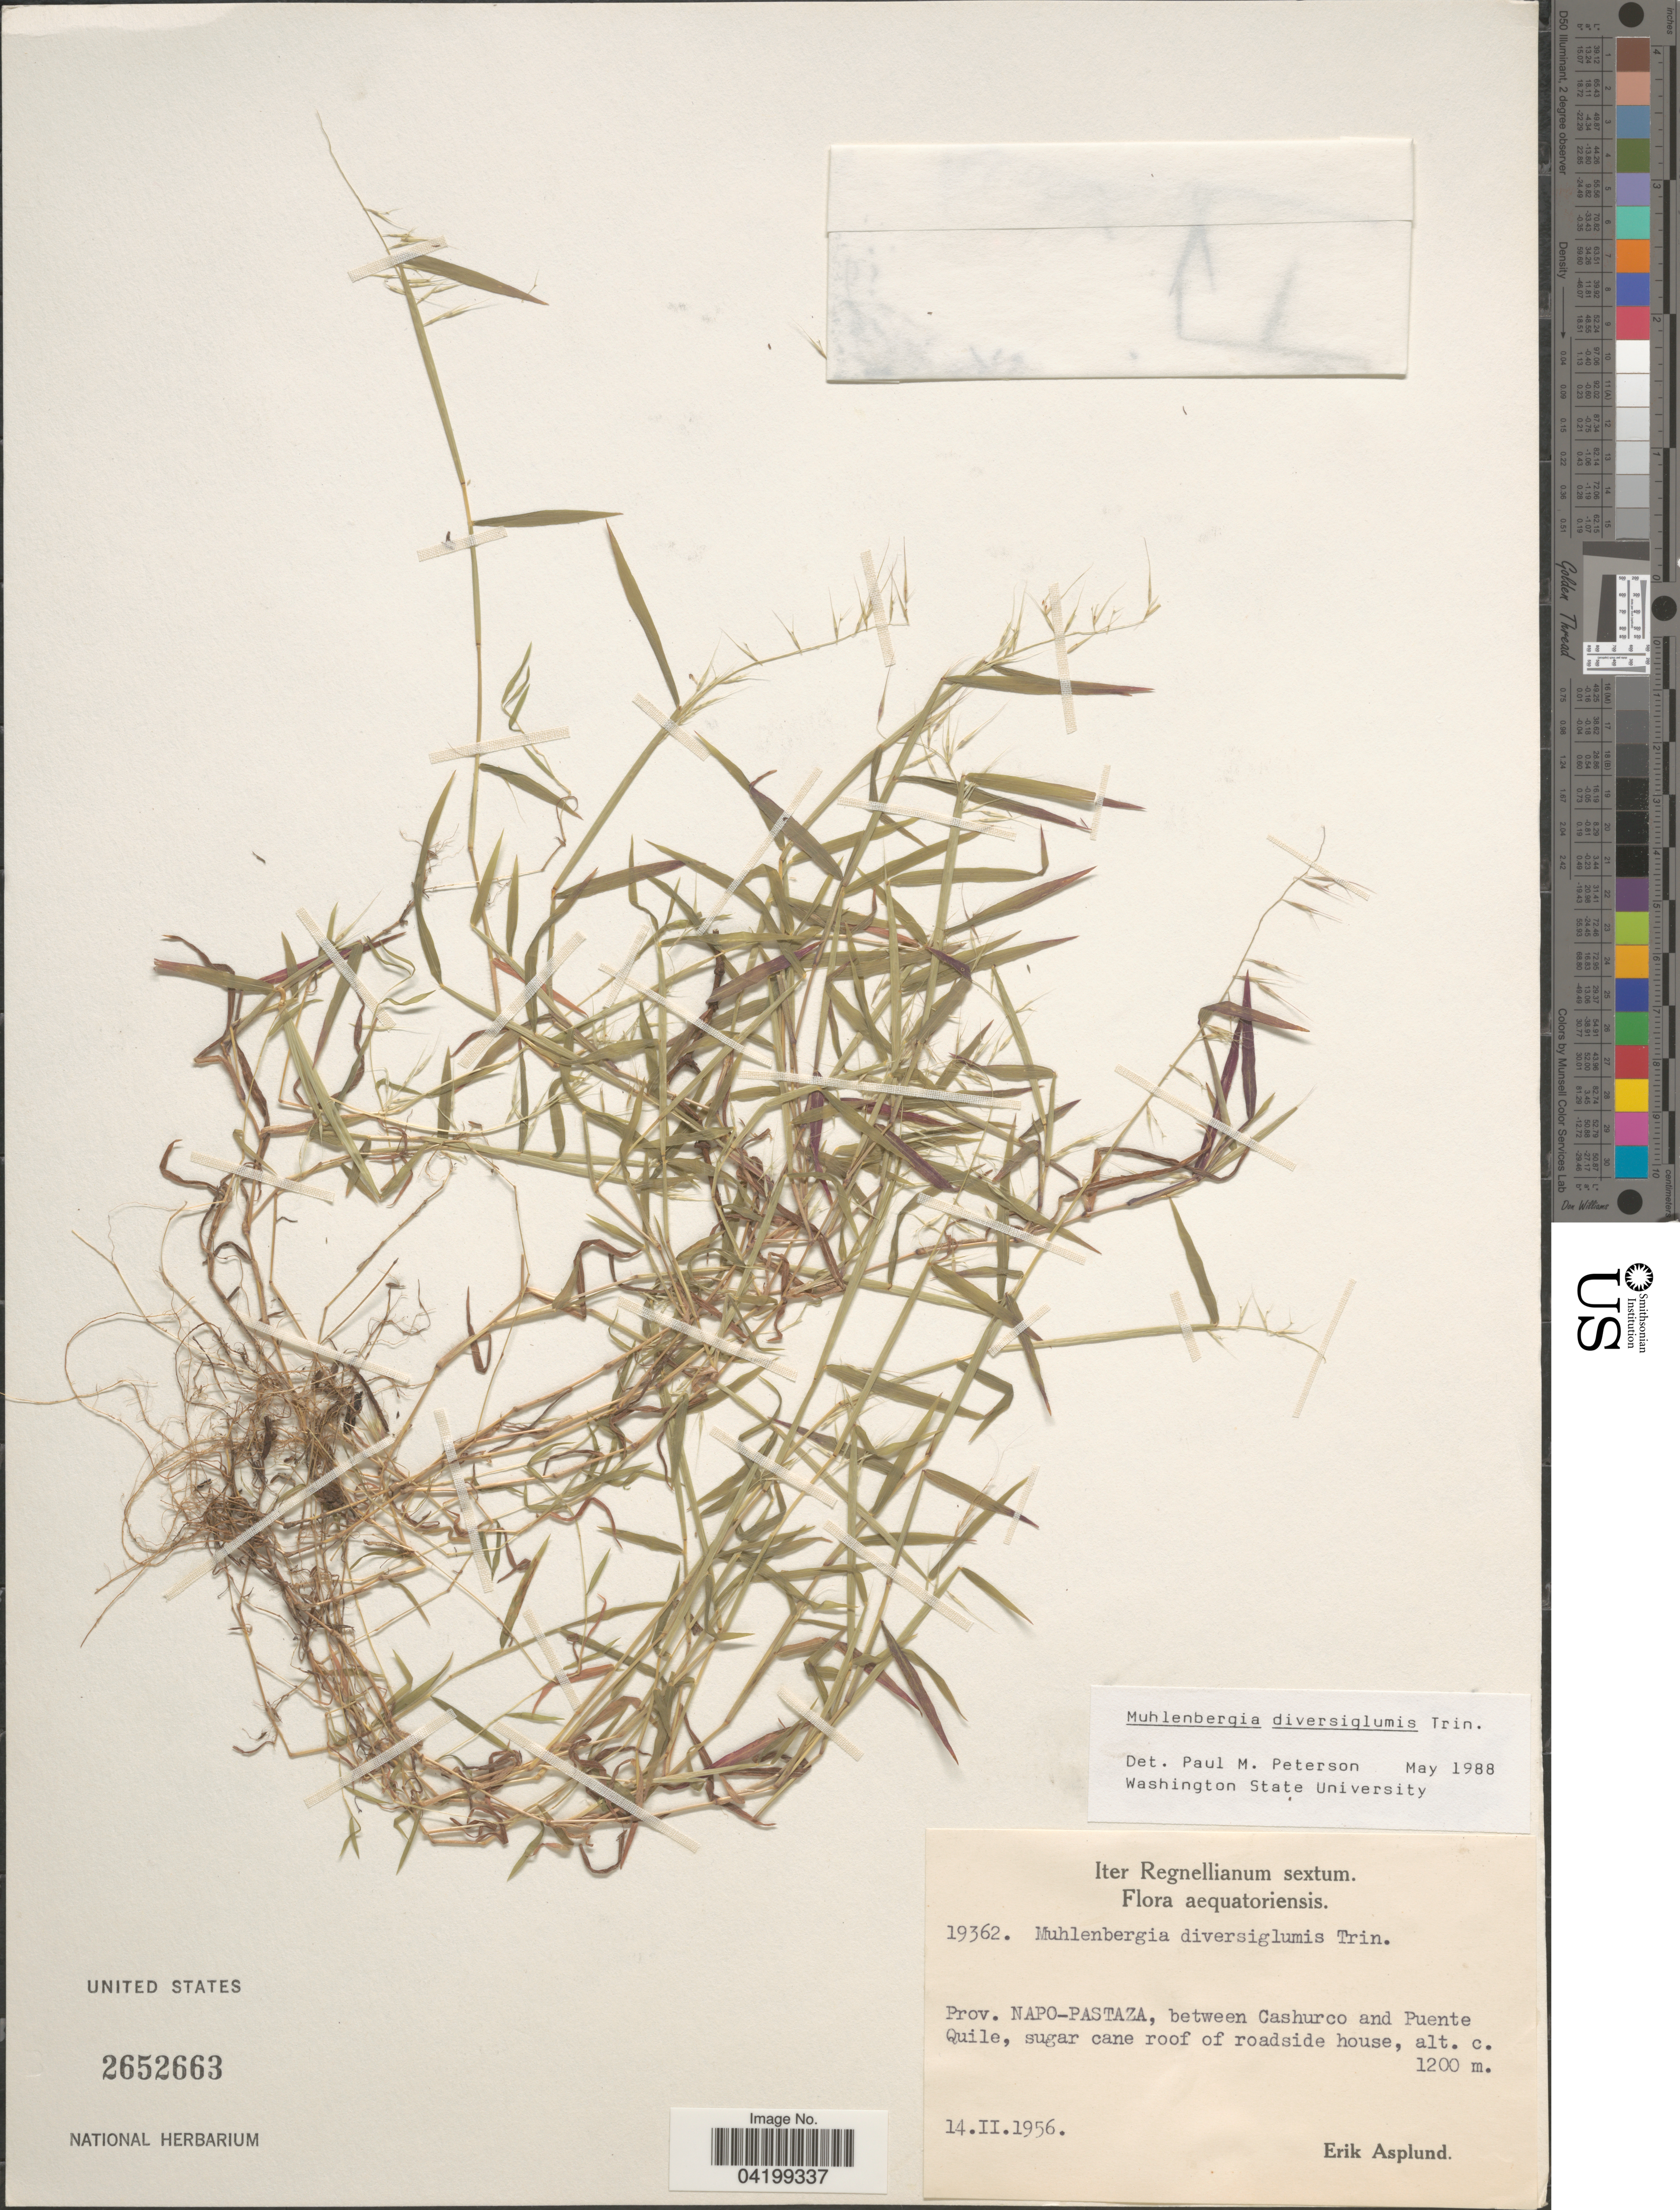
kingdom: Plantae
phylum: Tracheophyta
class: Liliopsida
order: Poales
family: Poaceae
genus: Muhlenbergia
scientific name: Muhlenbergia diversiglumis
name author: Trin.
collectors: E. Asplund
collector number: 19362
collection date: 1956-02-14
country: Ecuador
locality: Iter Regnellianum sextum. Aequatoriensis. Prov. Napo-Pastaza, between Cashurco and Puente Quile, sugar cane roof of roadside house.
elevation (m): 1200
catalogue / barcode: US 2652663